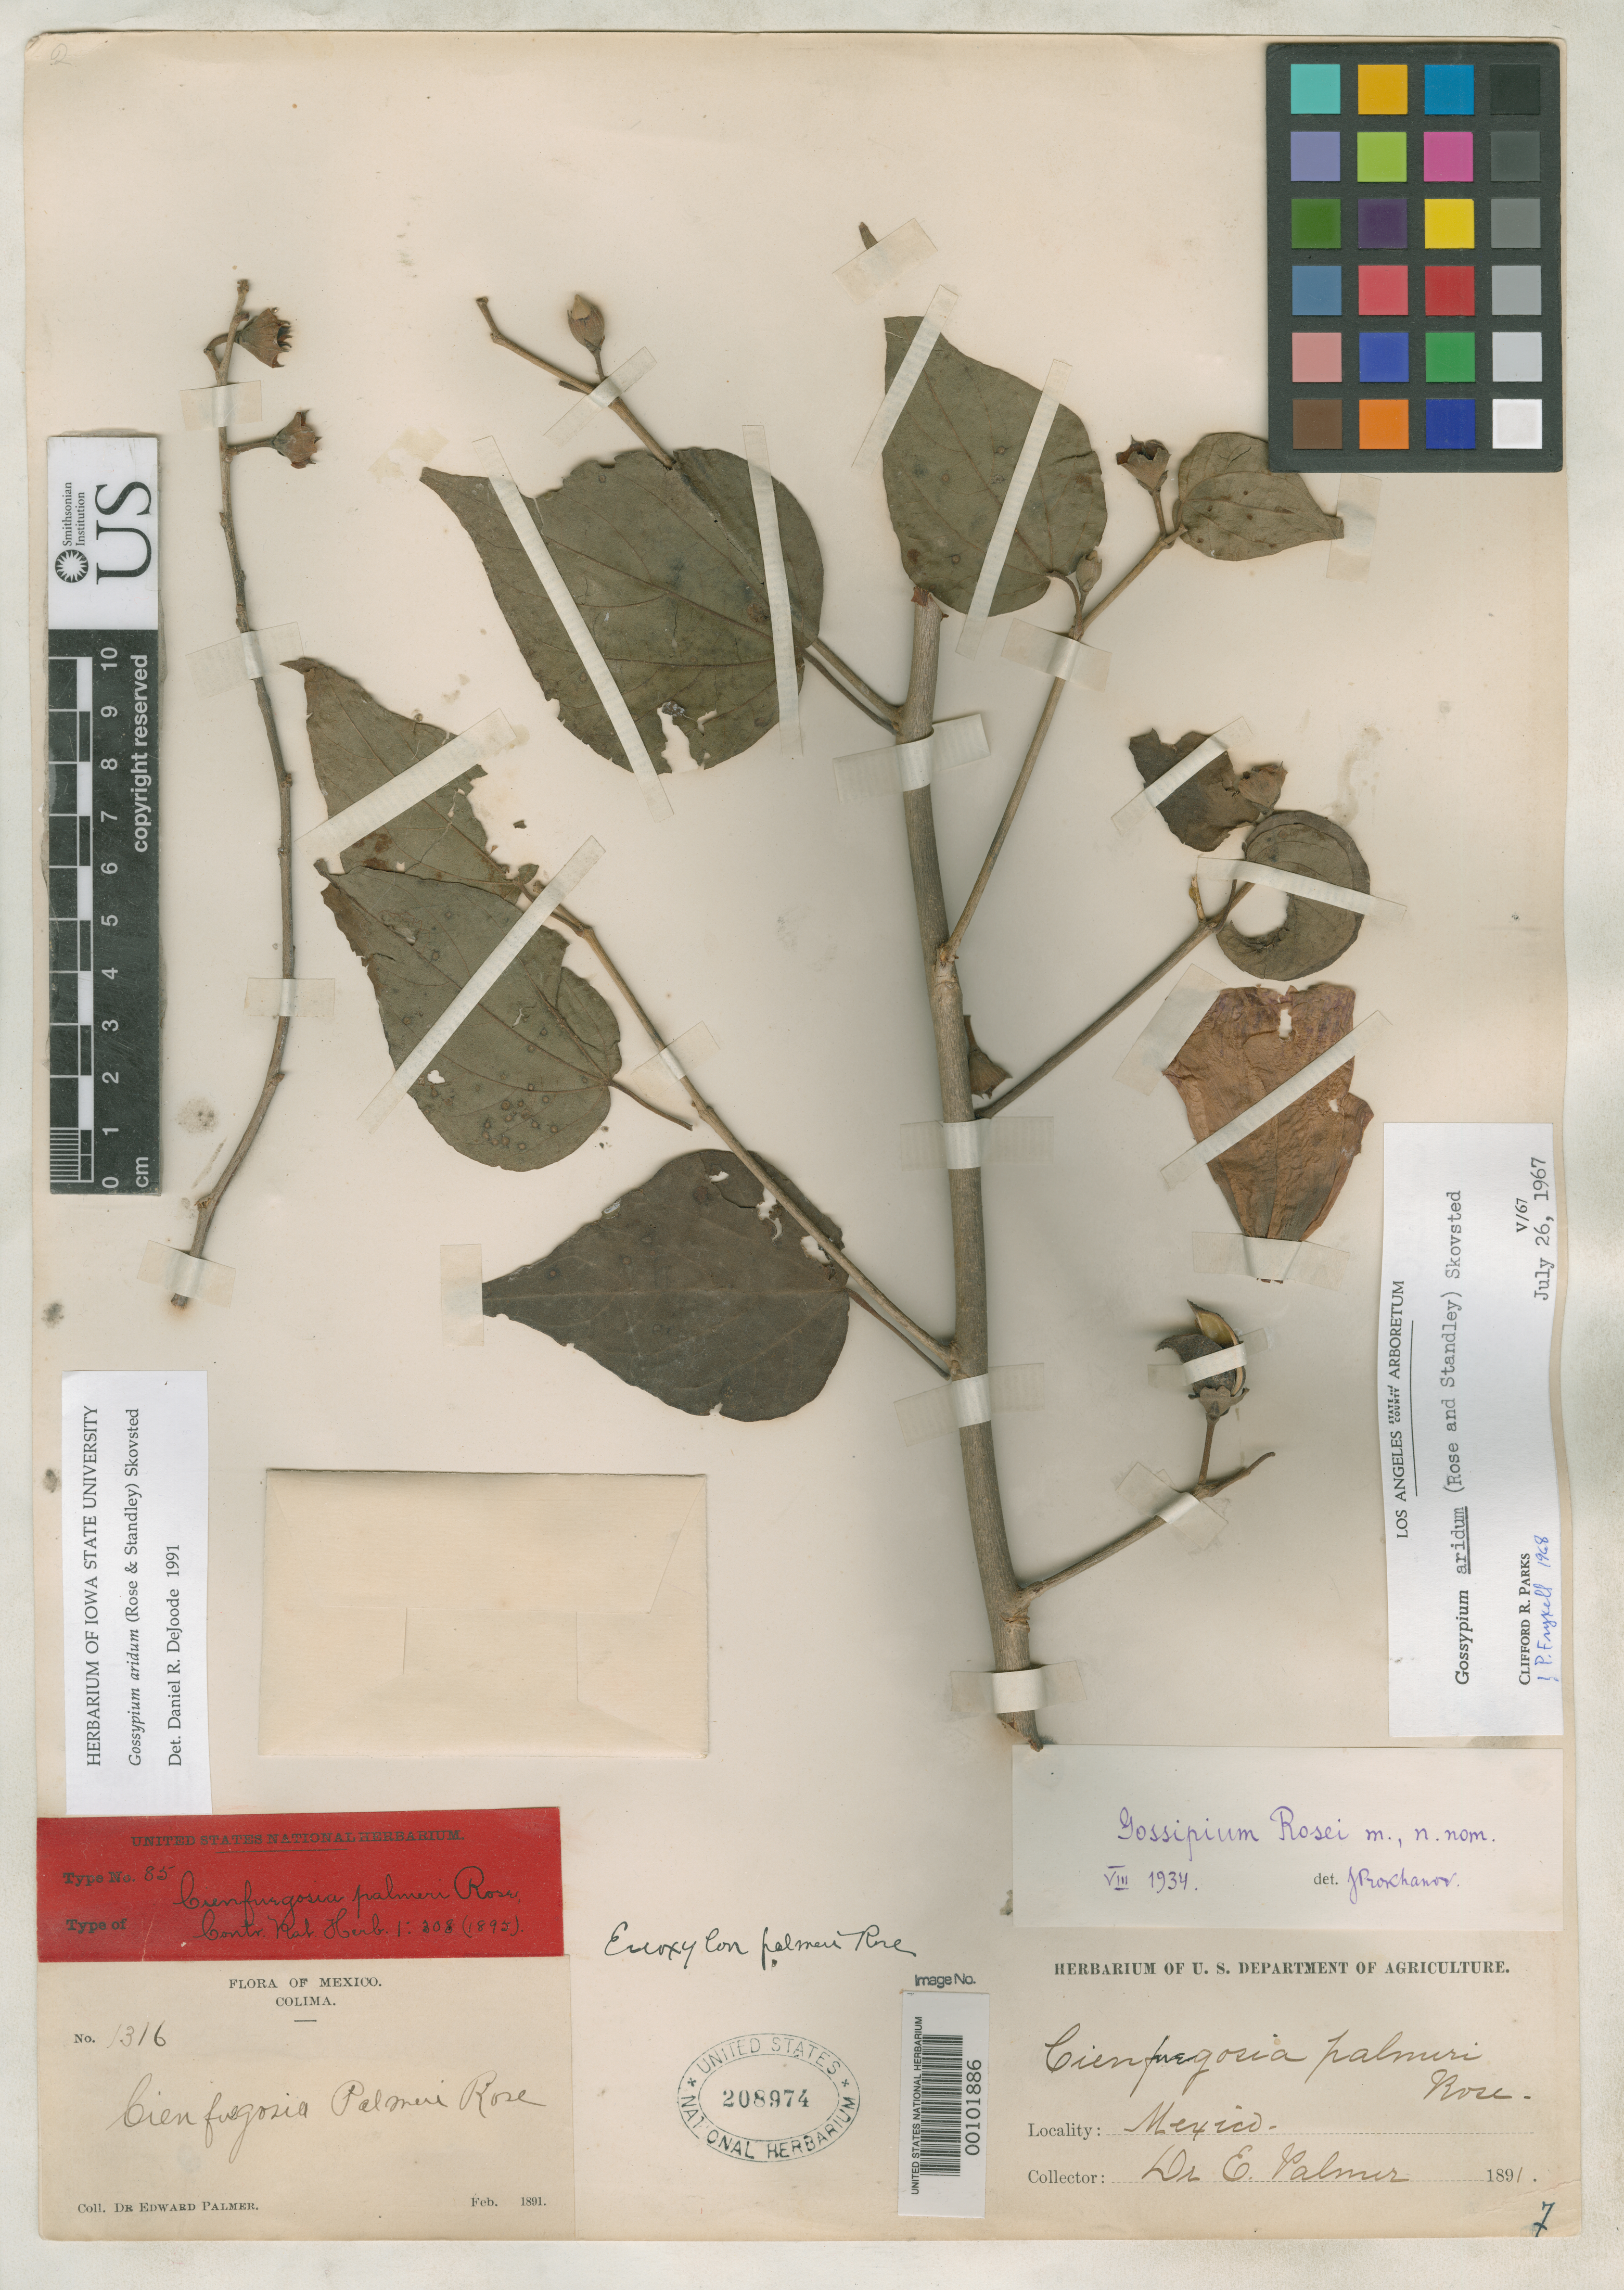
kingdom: Plantae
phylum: Tracheophyta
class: Magnoliopsida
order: Malvales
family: Malvaceae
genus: Cienfuegosia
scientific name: Cienfuegosia palmeri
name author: Rose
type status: Type Collection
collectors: E. Palmer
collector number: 1316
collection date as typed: Feb 1891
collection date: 1891-02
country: Mexico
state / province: Colima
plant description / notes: One of 2 original sheets at US (USNH 208973, 208974); neither clearly identifiable from annotations or protologue as "holotype".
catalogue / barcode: US 208974